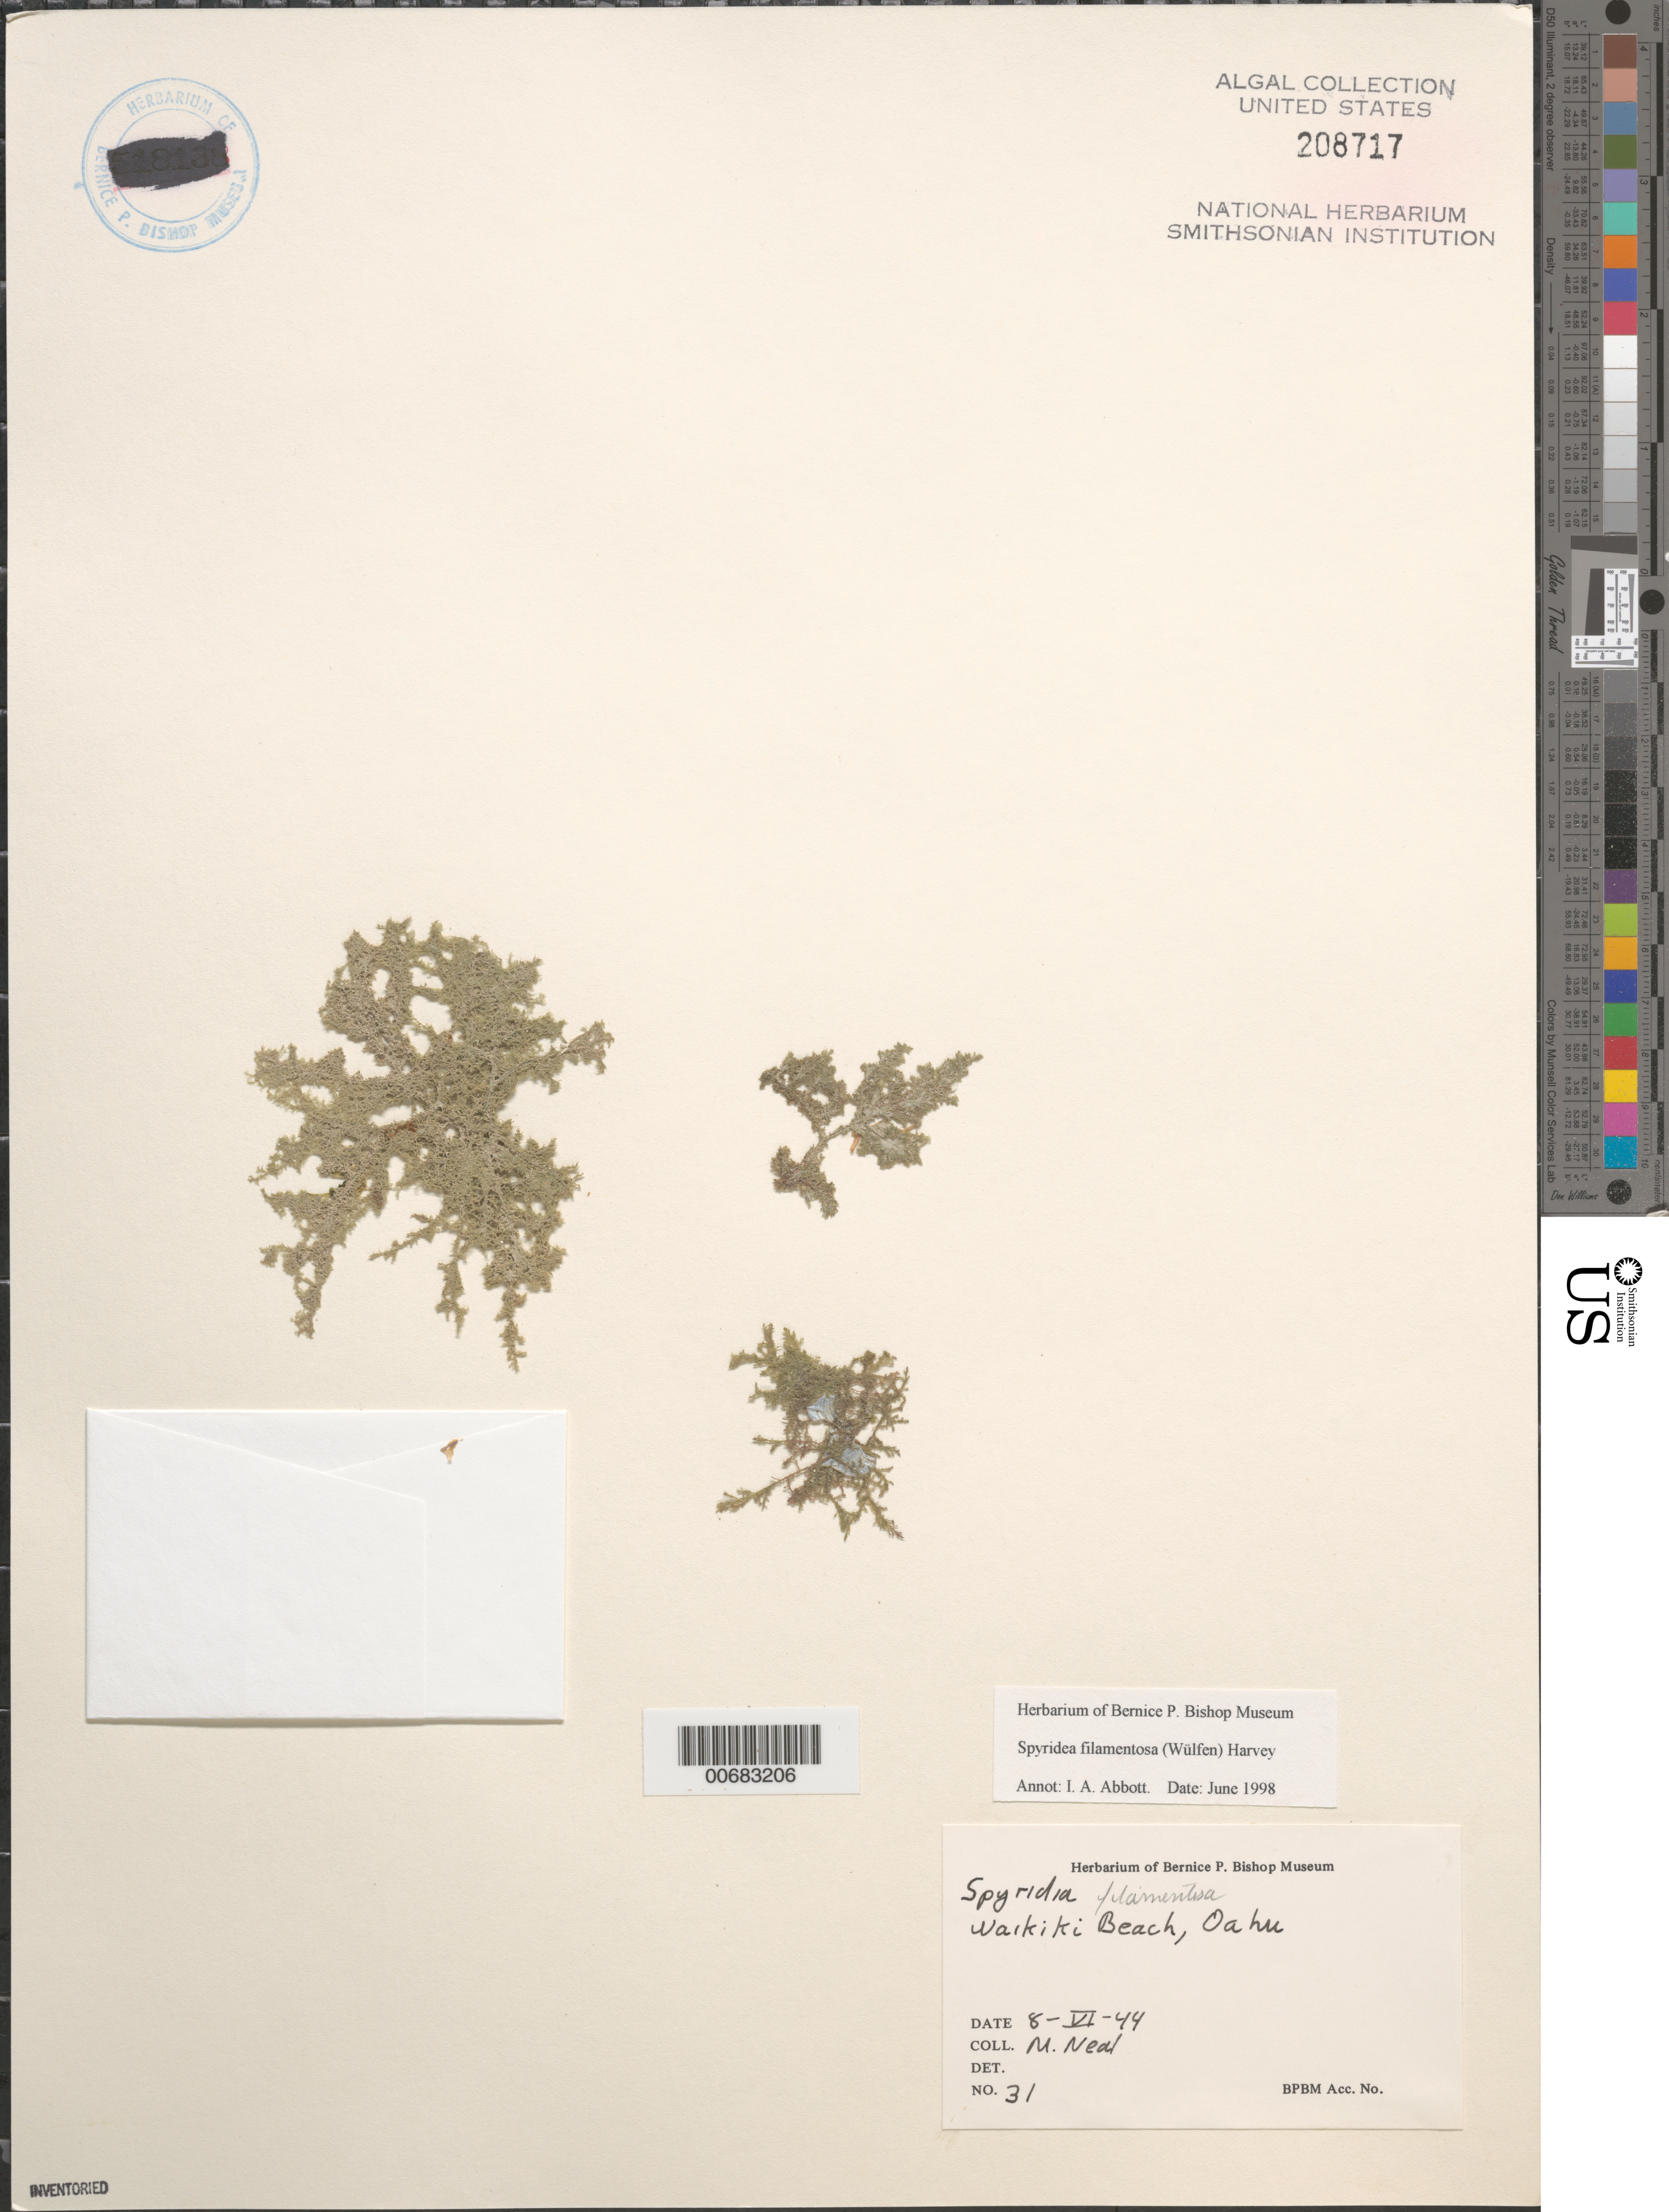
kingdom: Chromista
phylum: Ochrophyta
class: Phaeophyceae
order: Ectocarpales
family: Acinetosporaceae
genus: Hincksia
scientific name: Hincksia mitchelliae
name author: (Harv.) P.C. Silva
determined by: Abbott, Isabella A.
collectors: M. Neal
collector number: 31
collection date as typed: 08 Jun 1944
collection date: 1944-06-08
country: United States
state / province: Hawaii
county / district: Honolulu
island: Oahu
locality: Waikiki Beach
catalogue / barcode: US 208717